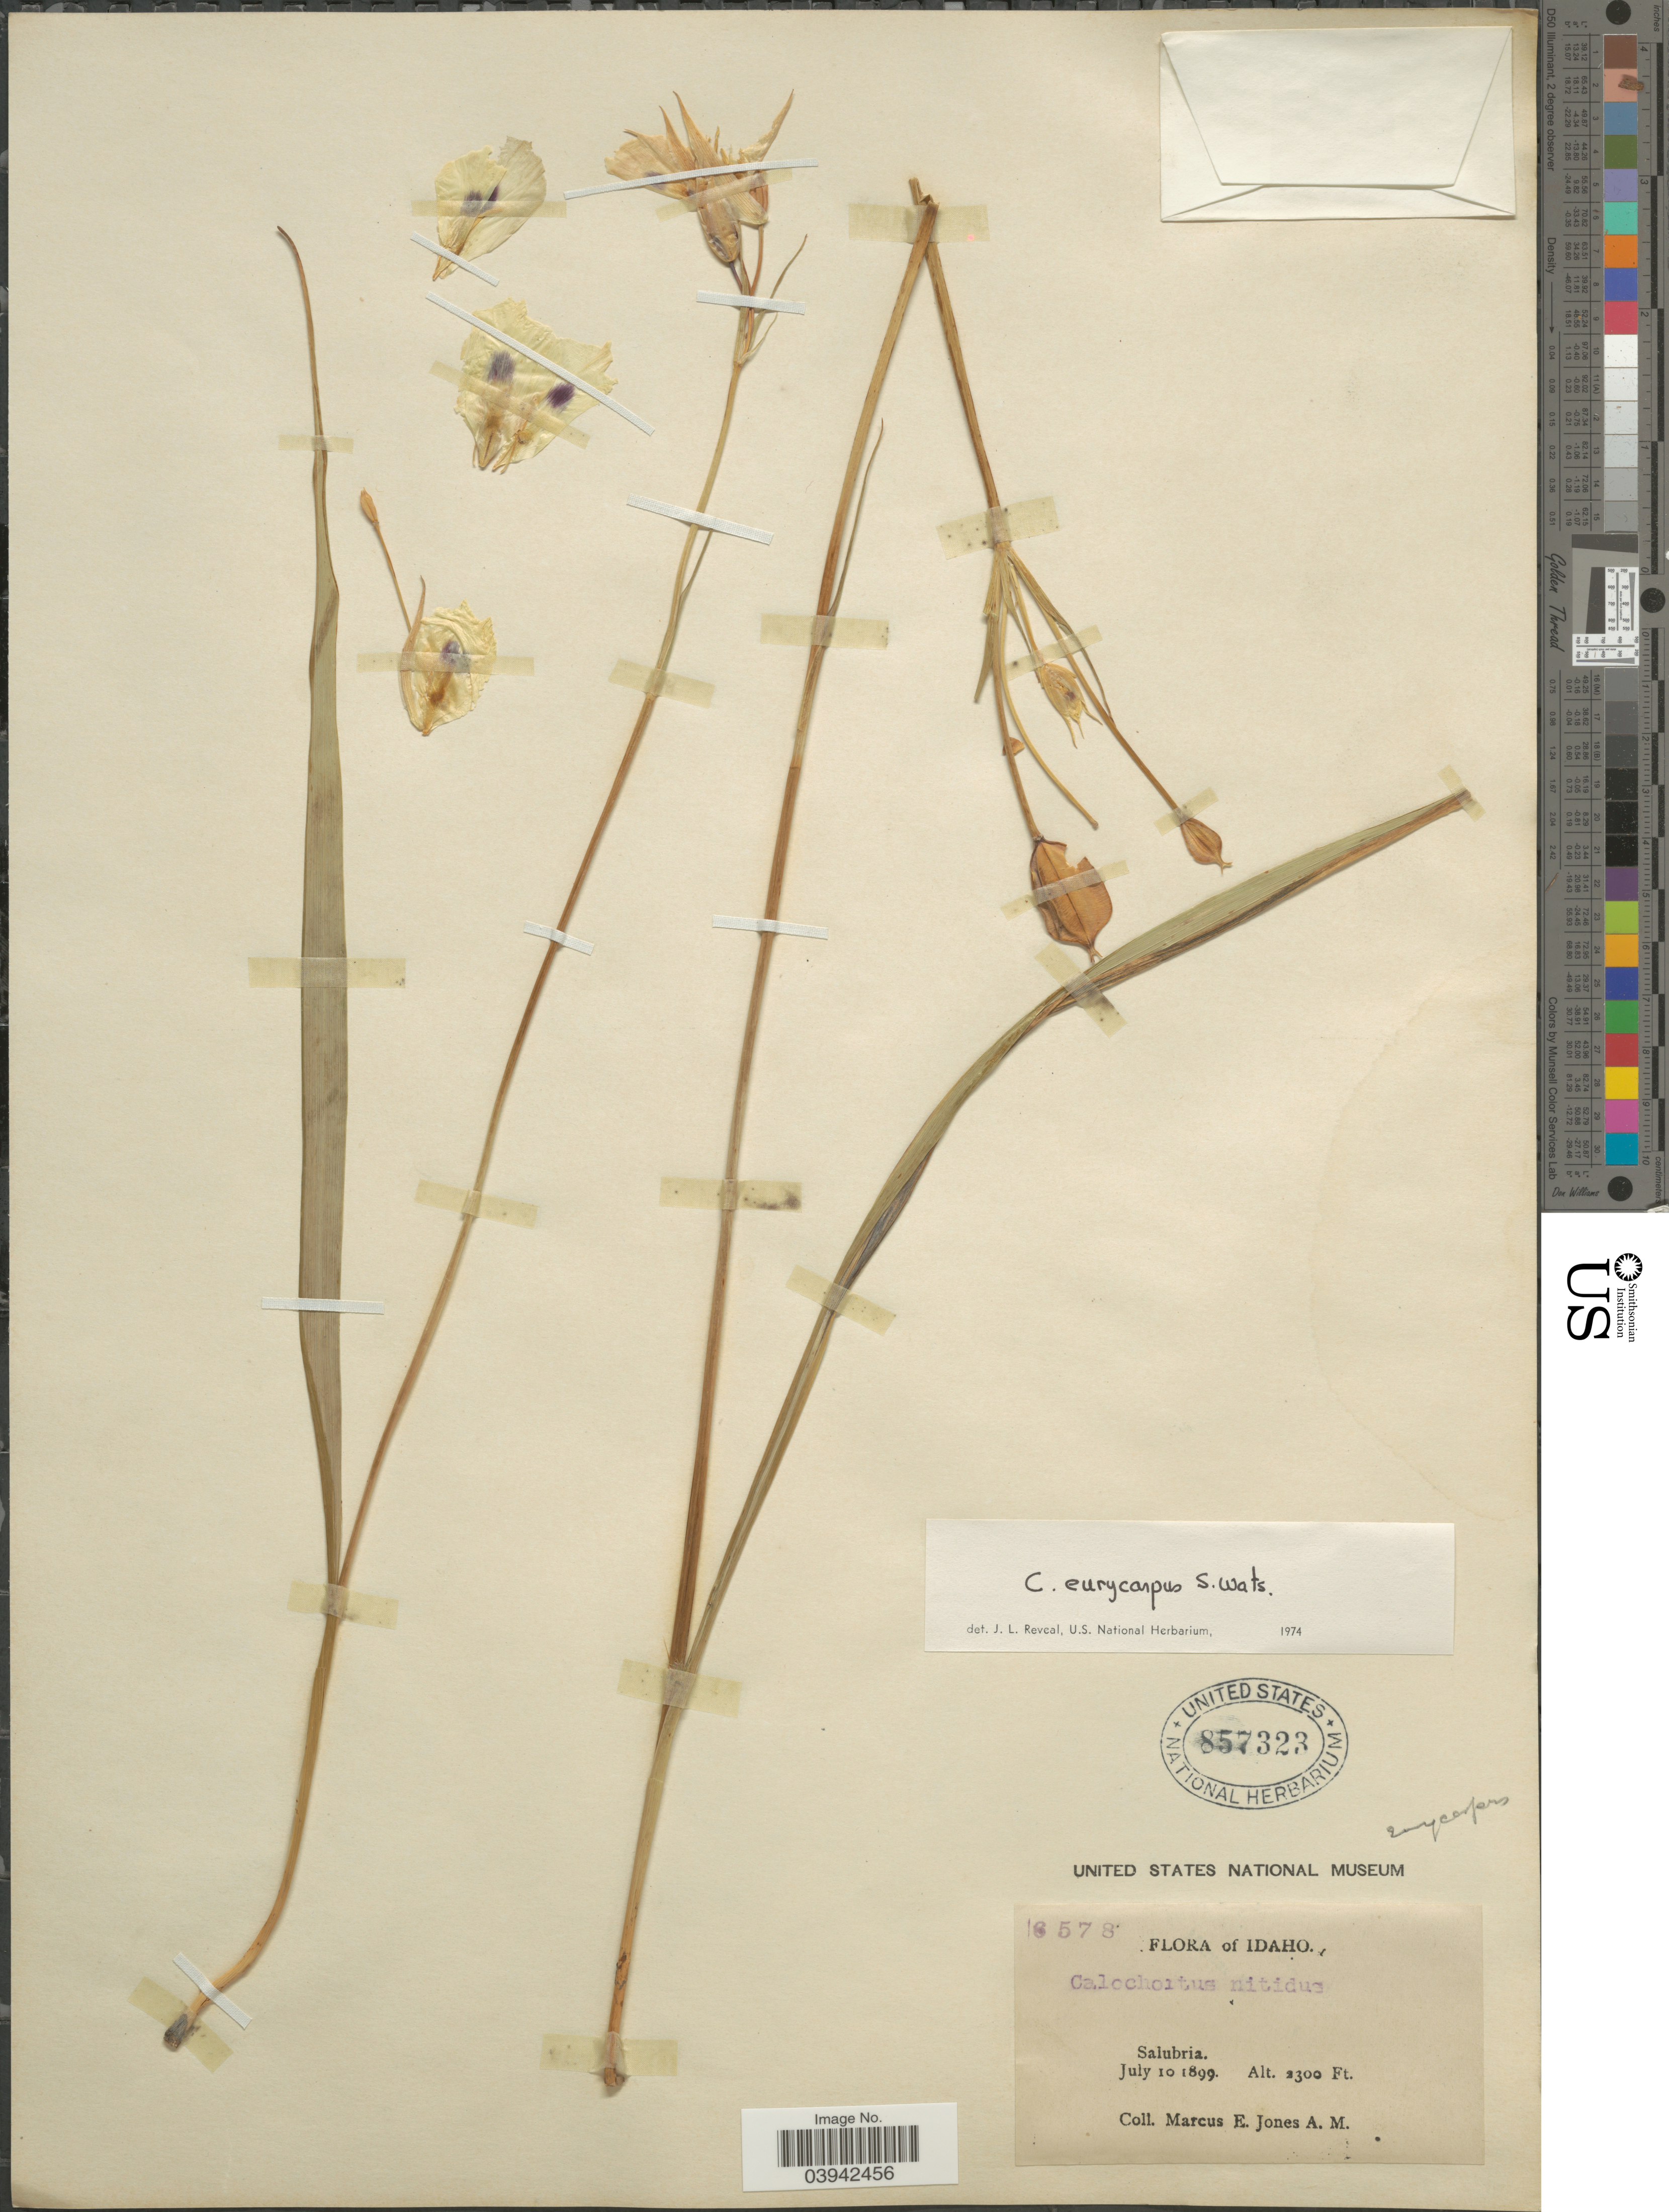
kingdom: Plantae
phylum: Tracheophyta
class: Liliopsida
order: Liliales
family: Liliaceae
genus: Calochortus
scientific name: Calochortus eurycarpus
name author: S. Watson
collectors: M. E. Jones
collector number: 6578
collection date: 1899-07-10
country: United States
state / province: Idaho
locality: Salubria.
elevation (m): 701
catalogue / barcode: US 857323